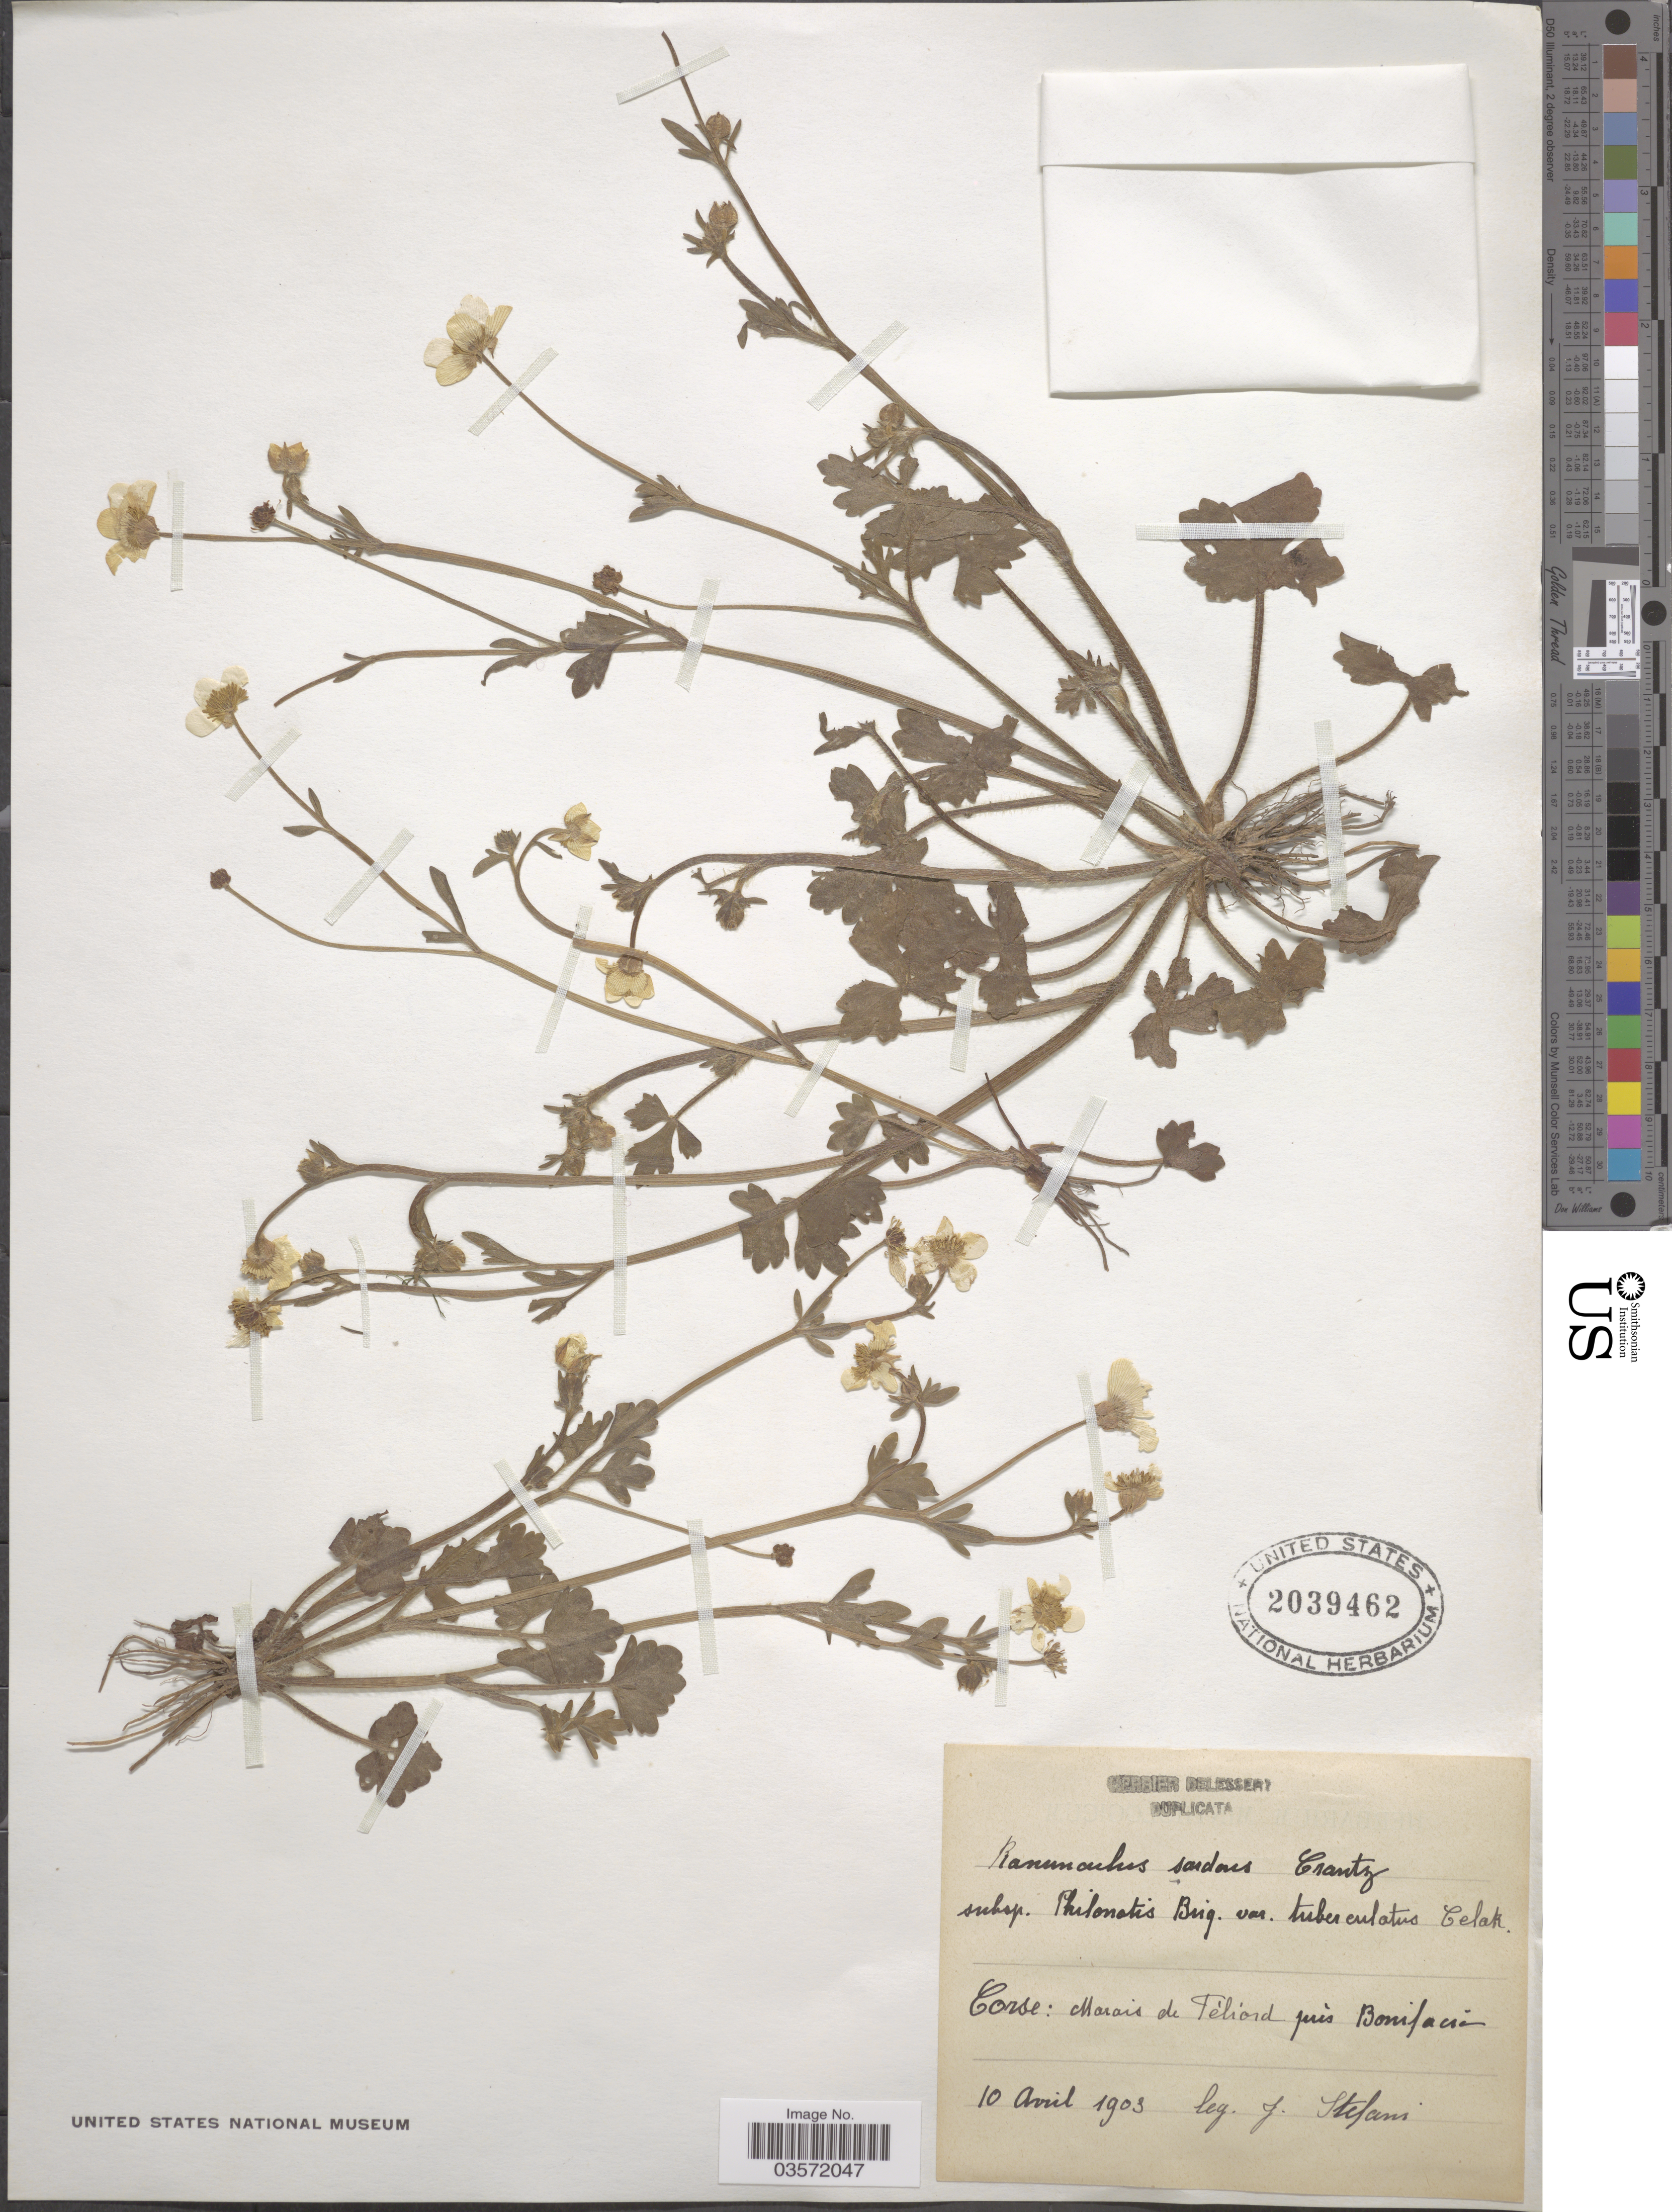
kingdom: Plantae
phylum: Tracheophyta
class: Magnoliopsida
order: Ranunculales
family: Ranunculaceae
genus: Ranunculus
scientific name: Ranunculus sardous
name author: Crantz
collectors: J. Stefani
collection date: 1903-04-10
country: France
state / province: Corsica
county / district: Corse-du-Sud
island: Corse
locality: Corse: Marais de Téliord prés Bonifacio.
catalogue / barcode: US 2039462